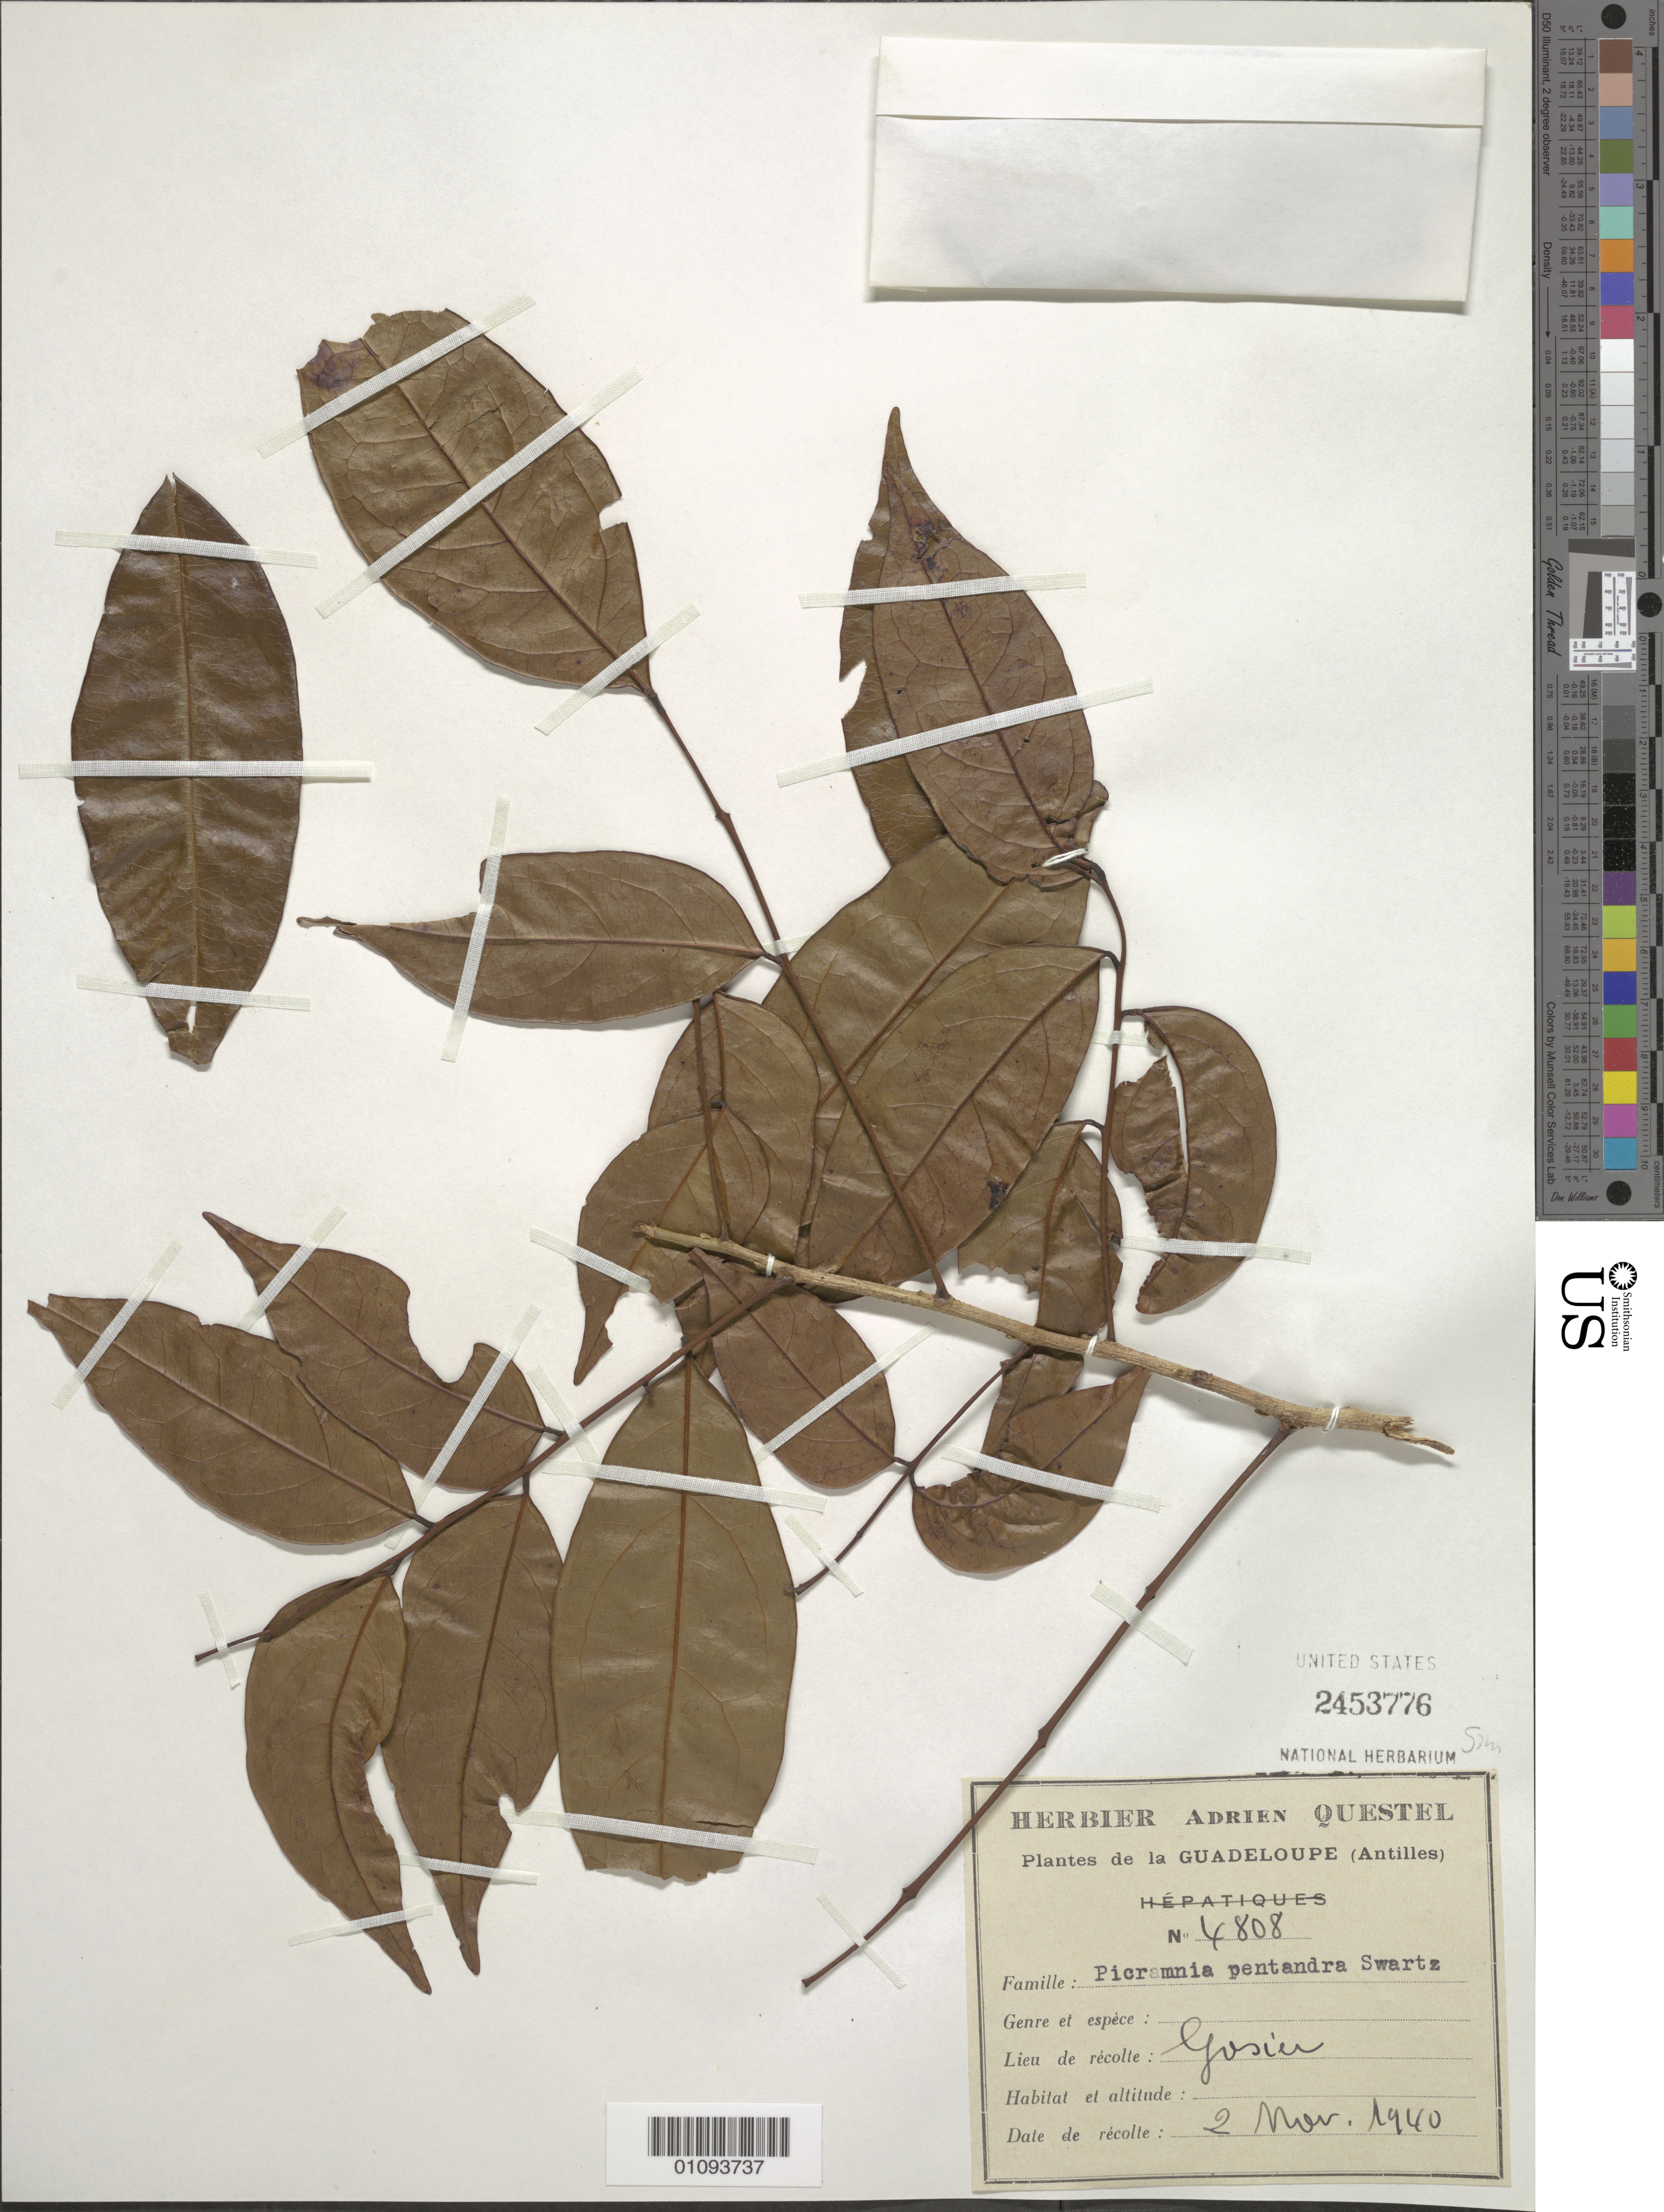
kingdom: Plantae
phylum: Tracheophyta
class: Magnoliopsida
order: Picramniales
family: Picramniaceae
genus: Picramnia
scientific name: Picramnia pentandra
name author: Sw.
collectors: A. Questel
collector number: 4808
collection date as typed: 02 Mar 1940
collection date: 1940-03-02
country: Guadeloupe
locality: Gosier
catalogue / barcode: US 2453776